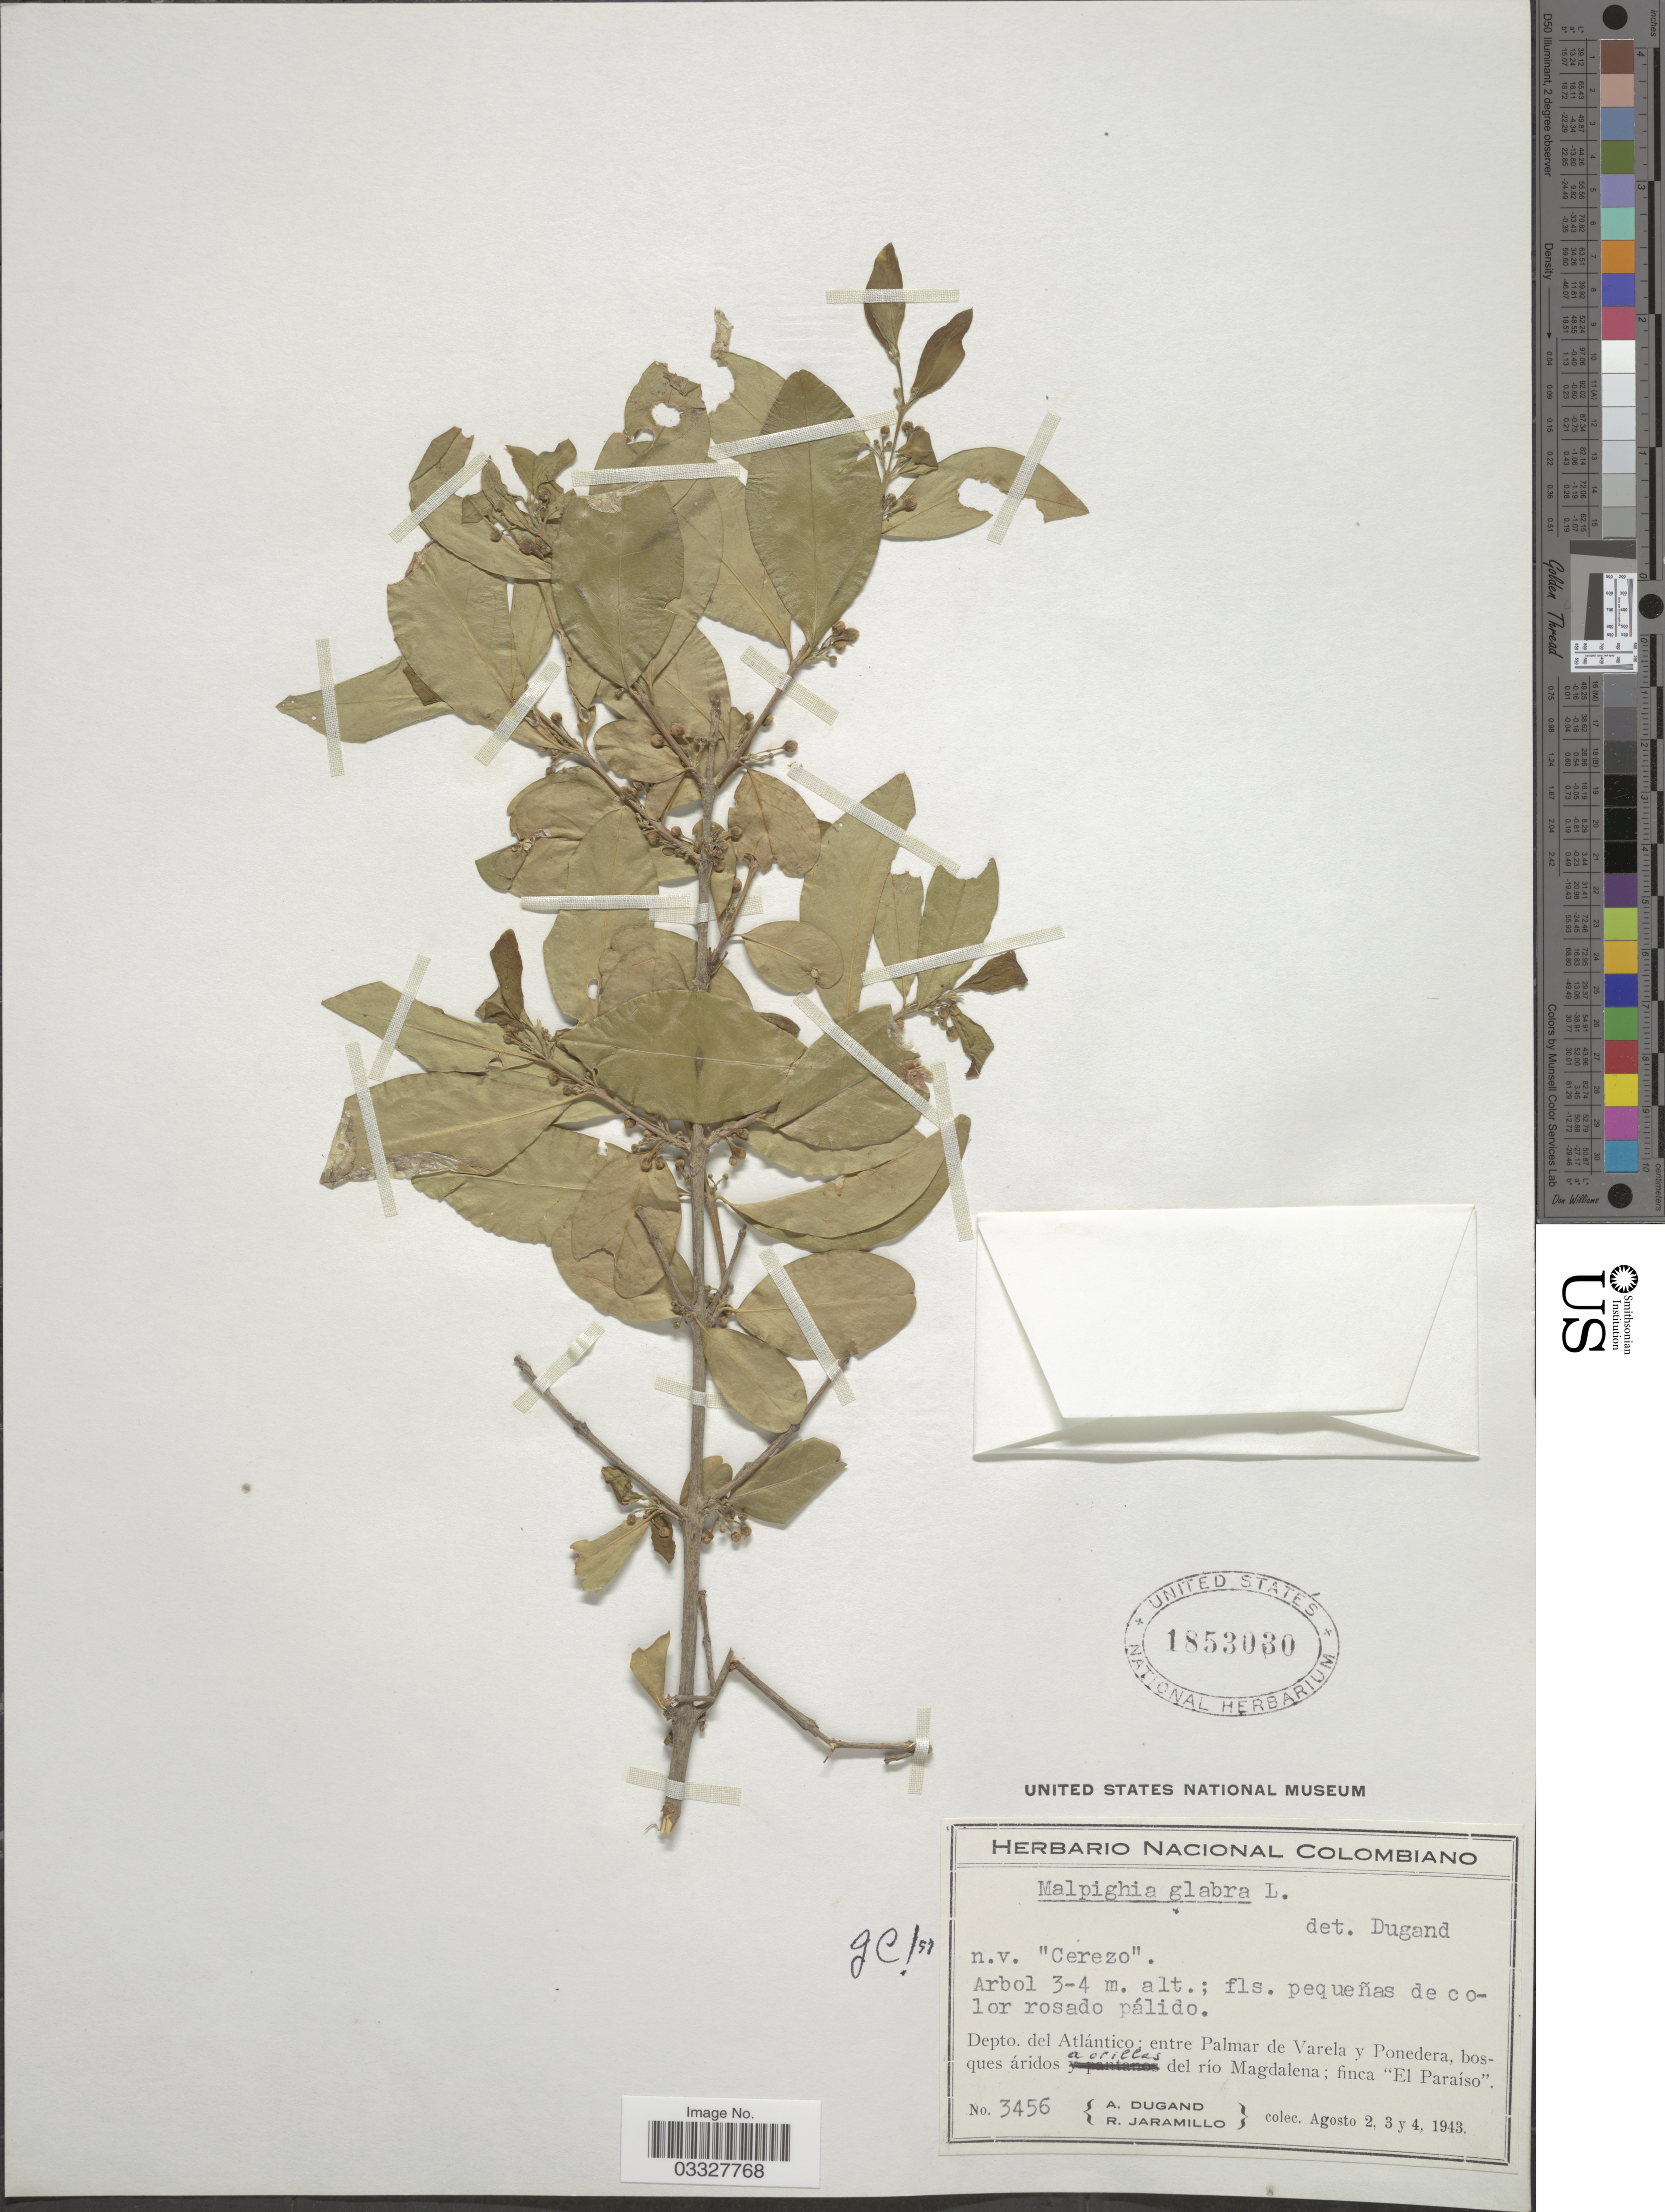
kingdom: Plantae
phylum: Tracheophyta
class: Magnoliopsida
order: Malpighiales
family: Malpighiaceae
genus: Malpighia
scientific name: Malpighia glabra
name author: L.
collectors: A. Dugand & R. Jaramillo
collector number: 3456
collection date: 1943-08-03/1943-08-04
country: Colombia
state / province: Atlántico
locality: Depto. del Atlántico: entre Palmar de Varela y Ponedera, bosques áridos a orillas del río Magdalena; finca "El Paraíso".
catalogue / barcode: US 1853030